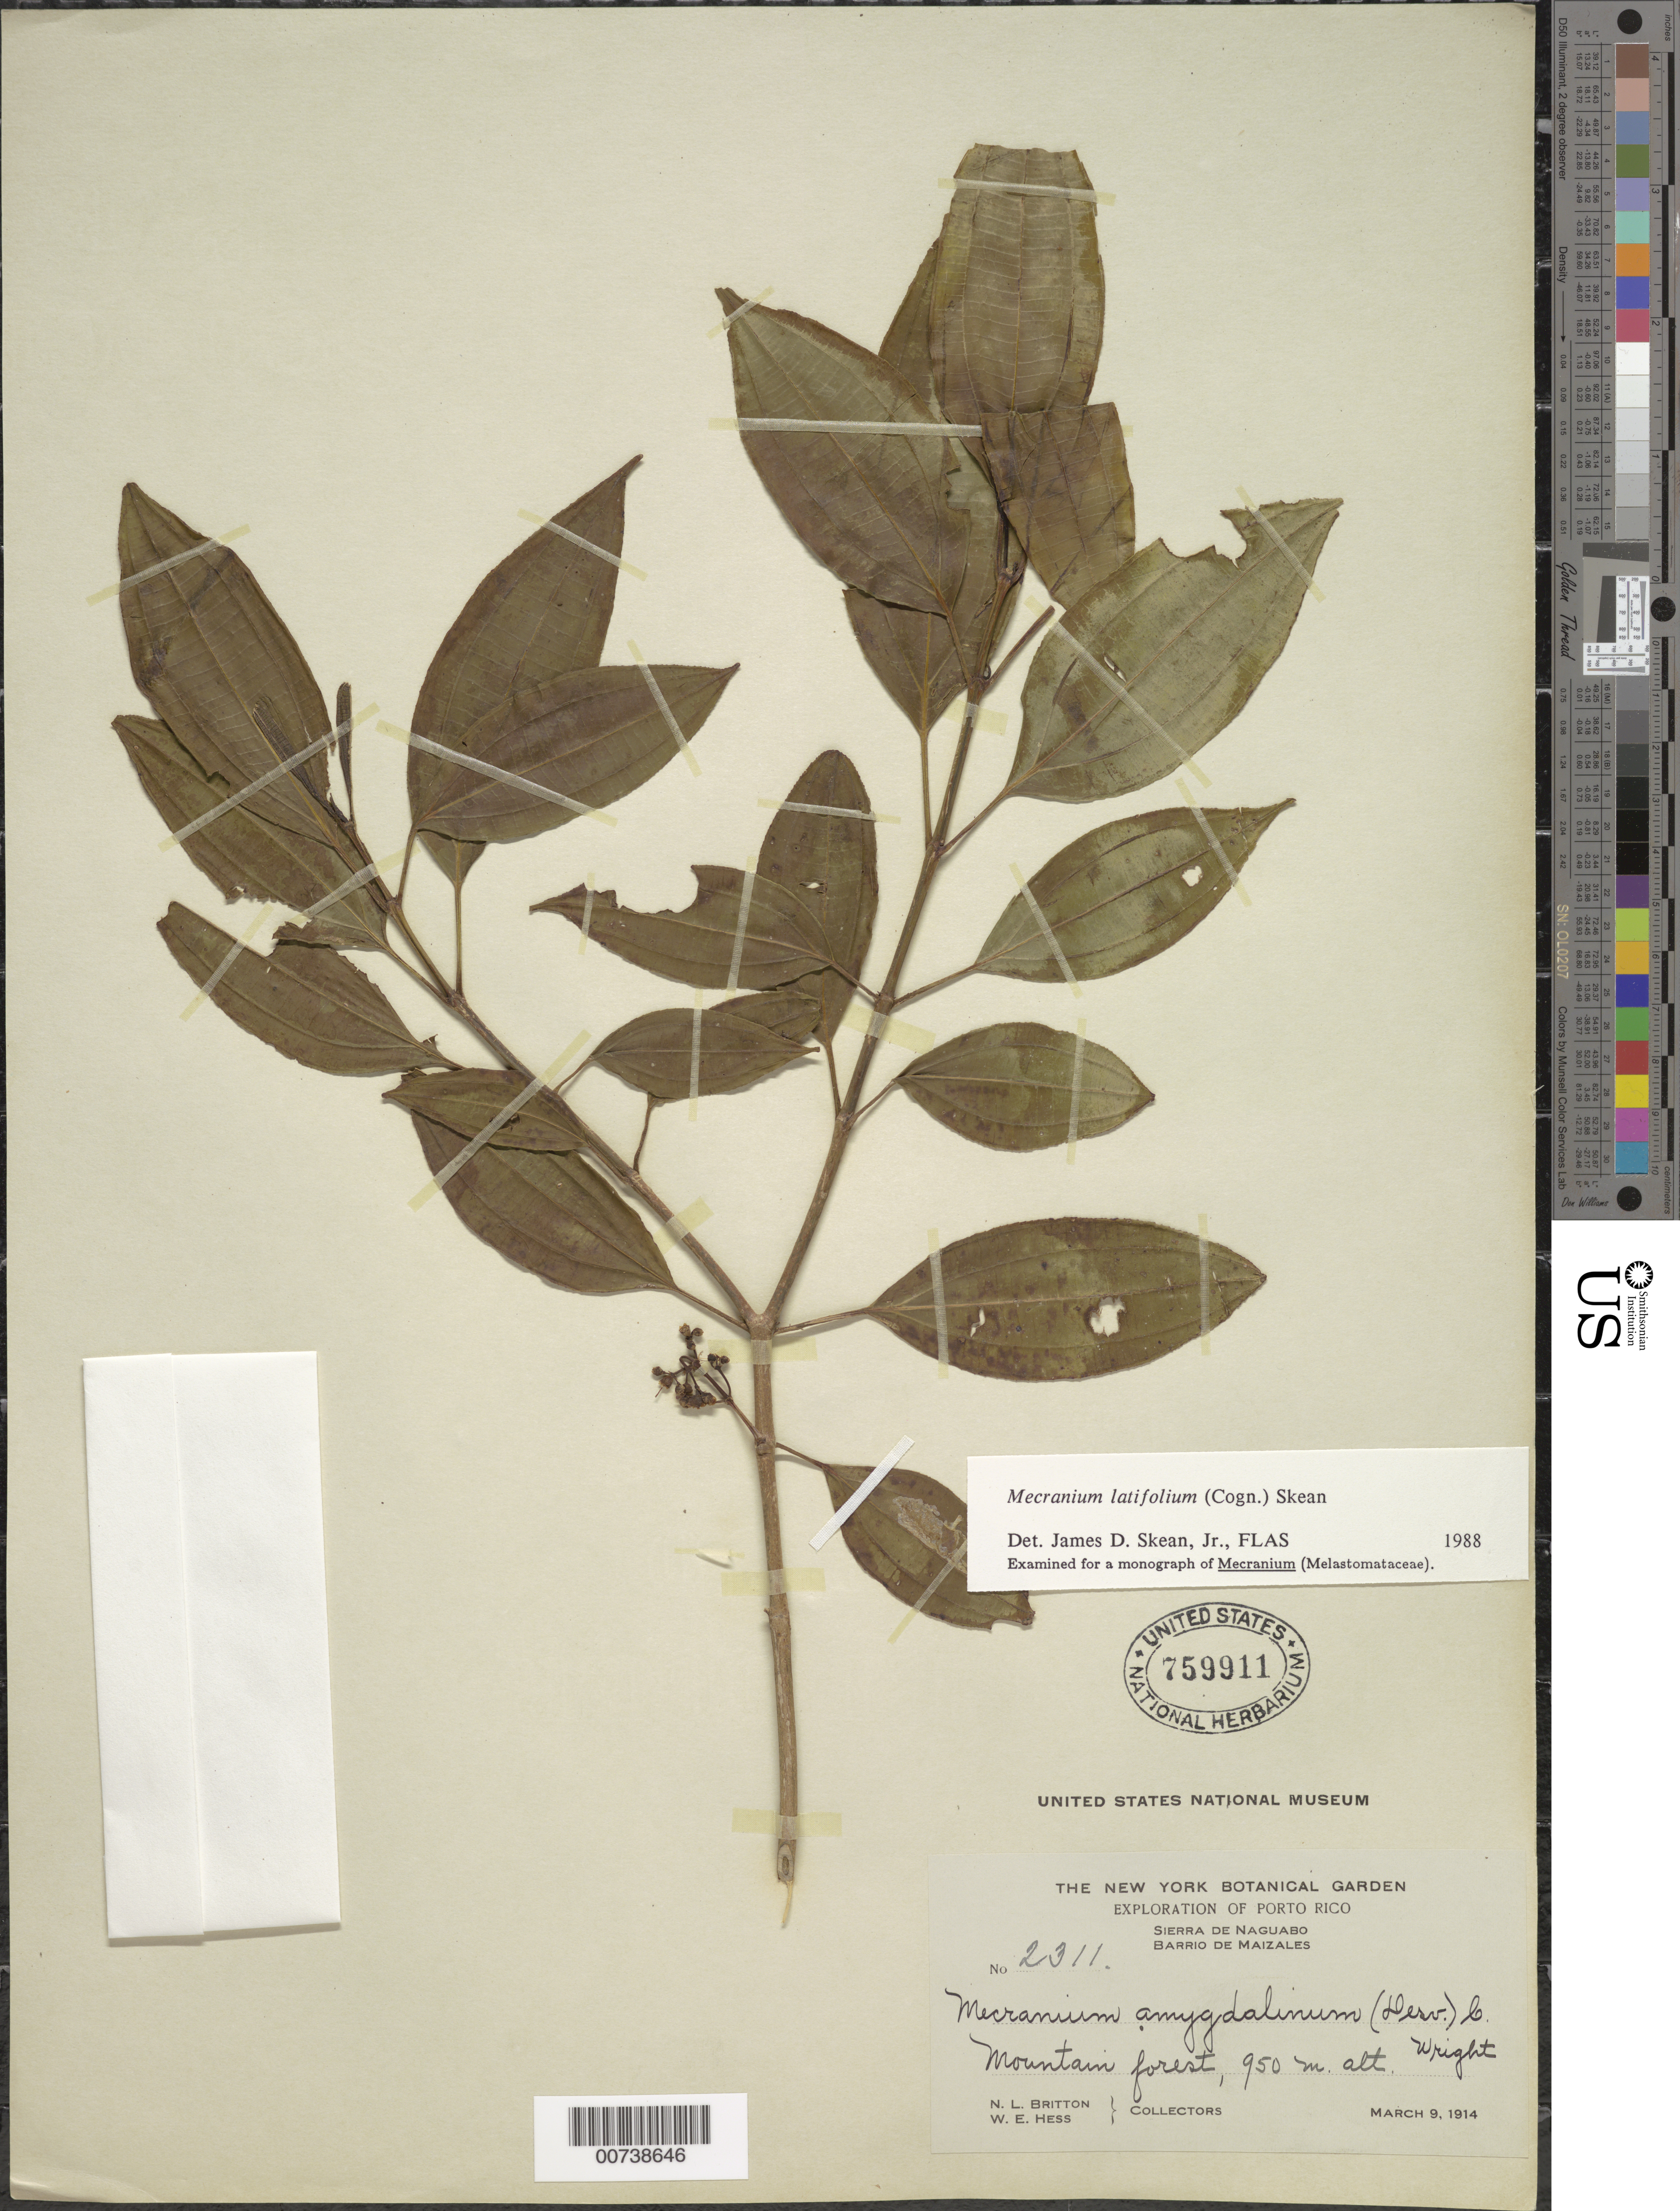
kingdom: Plantae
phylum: Tracheophyta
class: Magnoliopsida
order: Myrtales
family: Melastomataceae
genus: Mecranium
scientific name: Mecranium latifolium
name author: (Cogn.) Skean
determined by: Skean, J. D., Jr.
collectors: N. Britton & W. Hess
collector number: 2311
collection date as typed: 09 Mar 1914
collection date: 1914-03-09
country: Puerto Rico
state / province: Naguabo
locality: Sierra de Naguabo, Barrio de Maizales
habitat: Mountain forest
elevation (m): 950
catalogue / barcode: US 759911